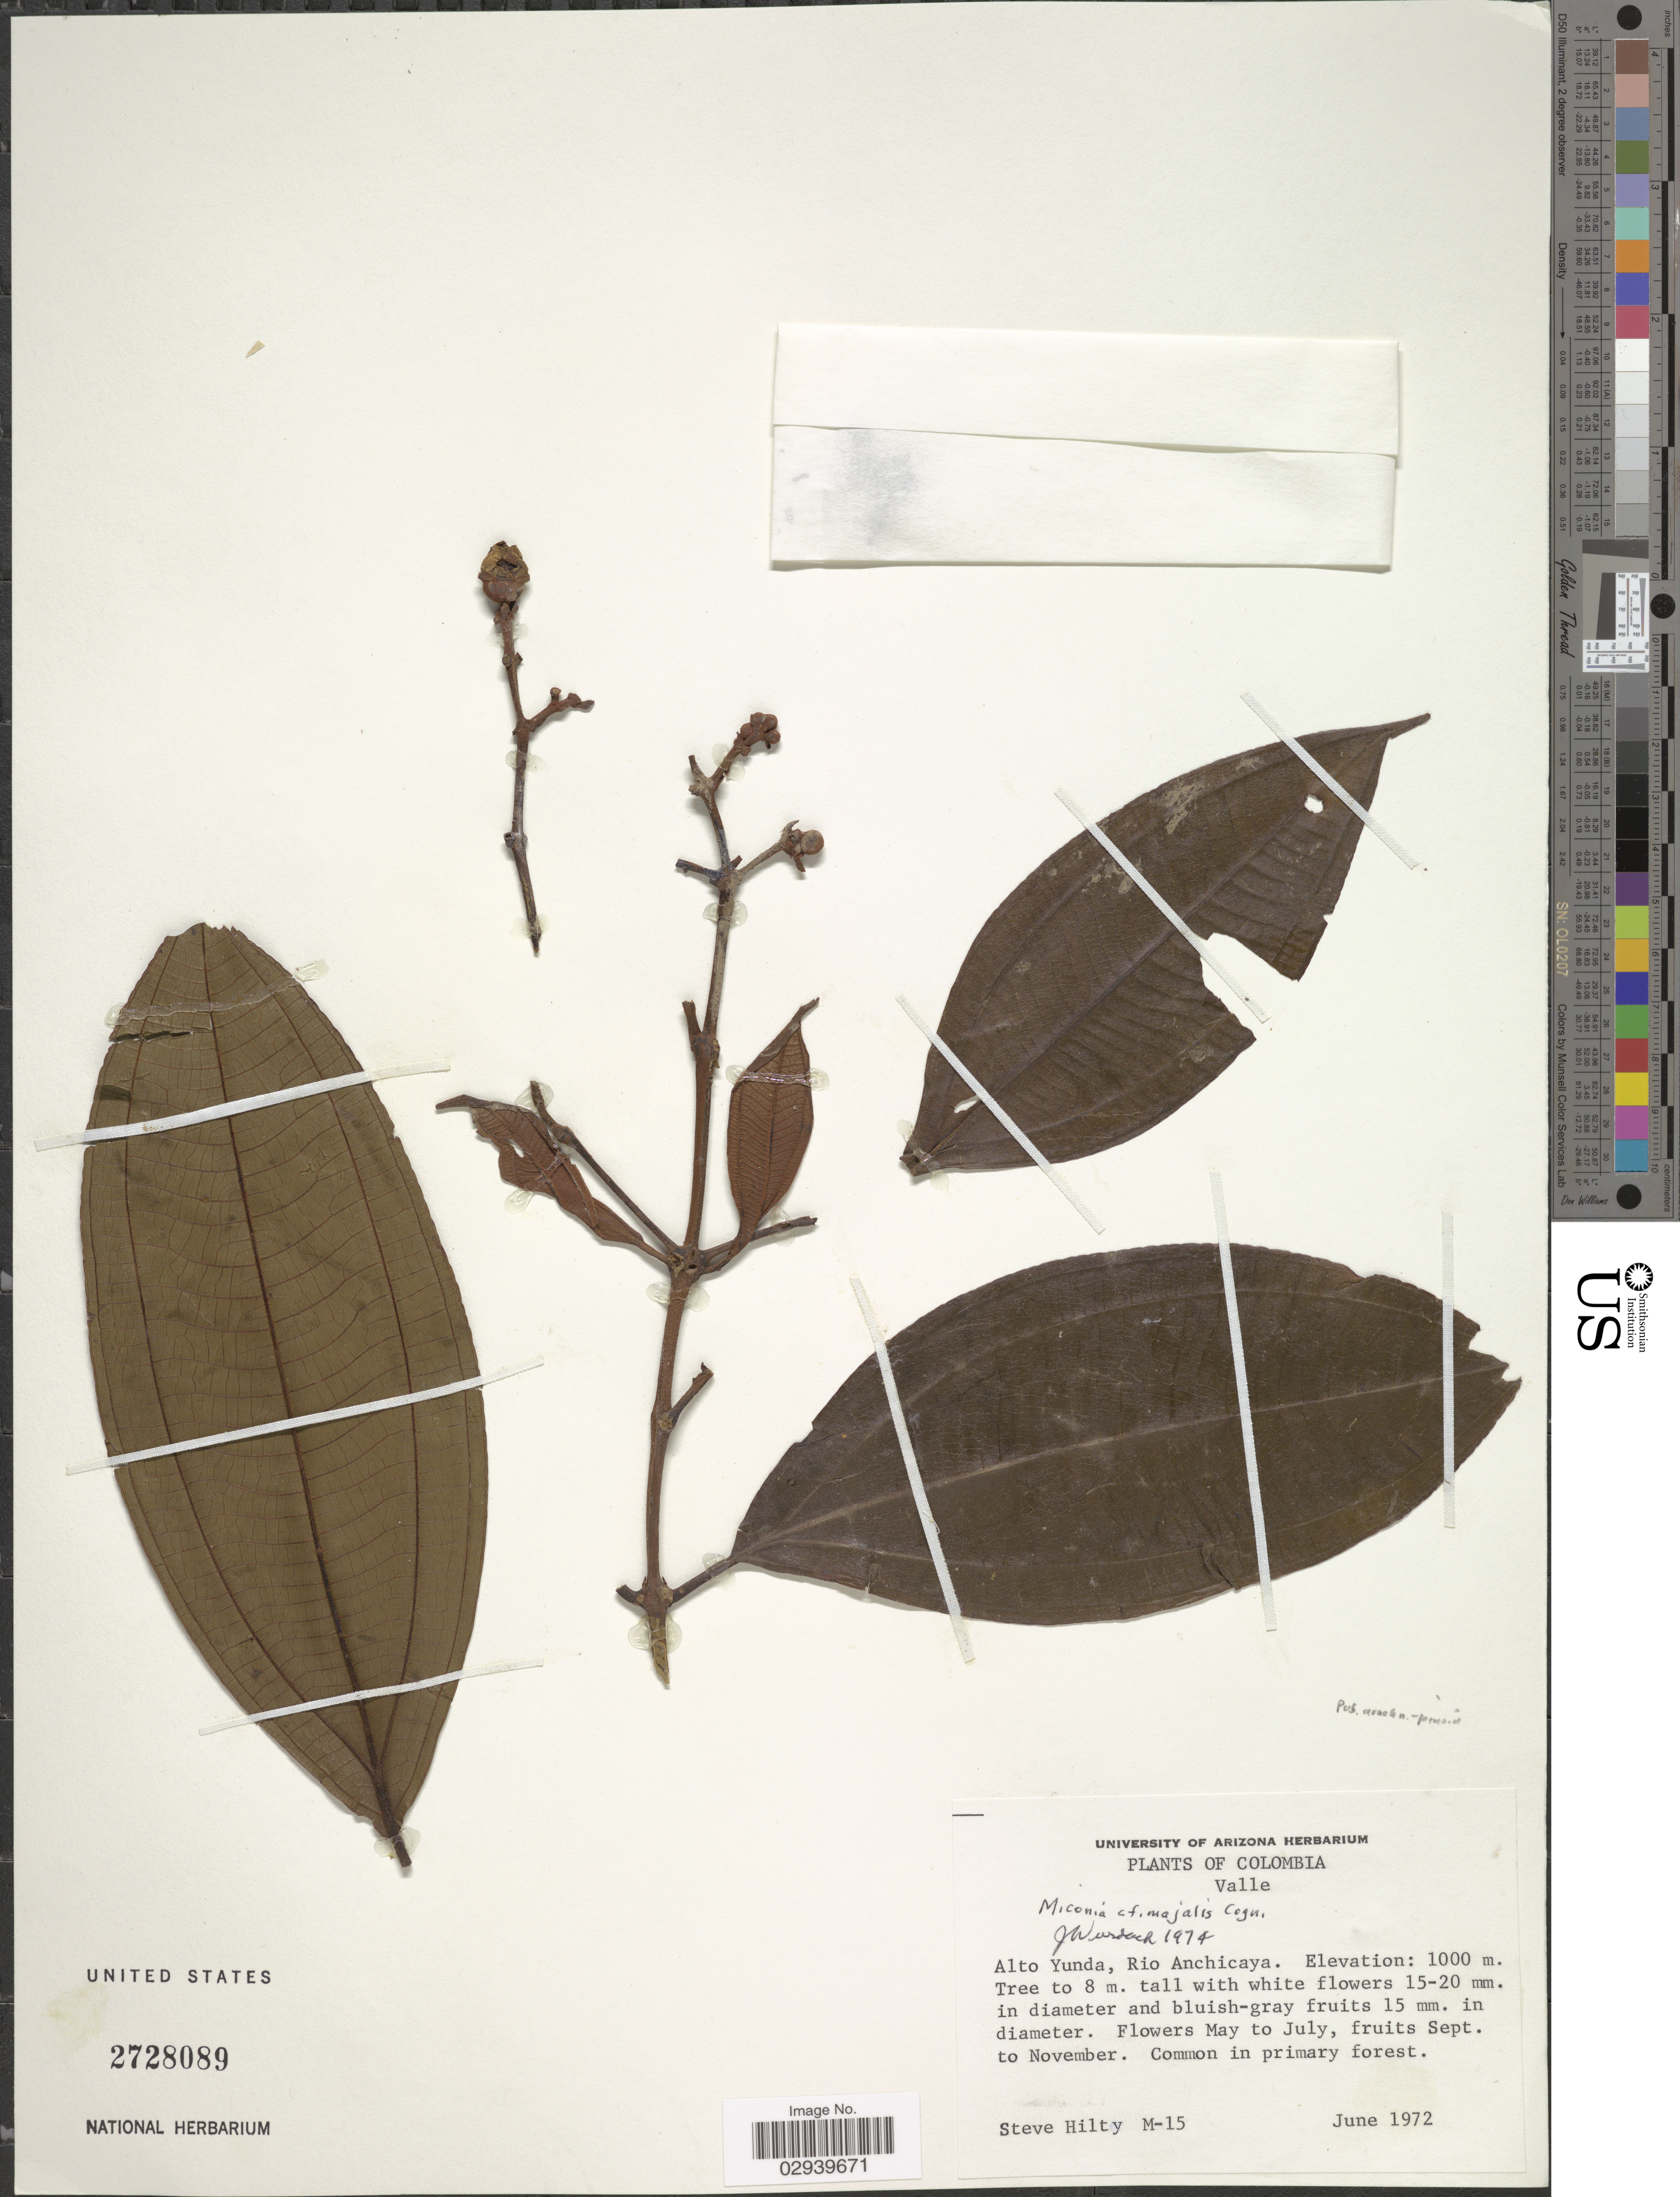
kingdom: Plantae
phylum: Tracheophyta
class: Magnoliopsida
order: Myrtales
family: Melastomataceae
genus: Miconia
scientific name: Miconia grandiflora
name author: Cogn.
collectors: S. Hilty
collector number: M-15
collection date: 1972-06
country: Colombia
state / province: Valle del Cauca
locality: Valle, Alto Yunda, Rio Anchicaya.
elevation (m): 1000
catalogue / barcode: US 2728089